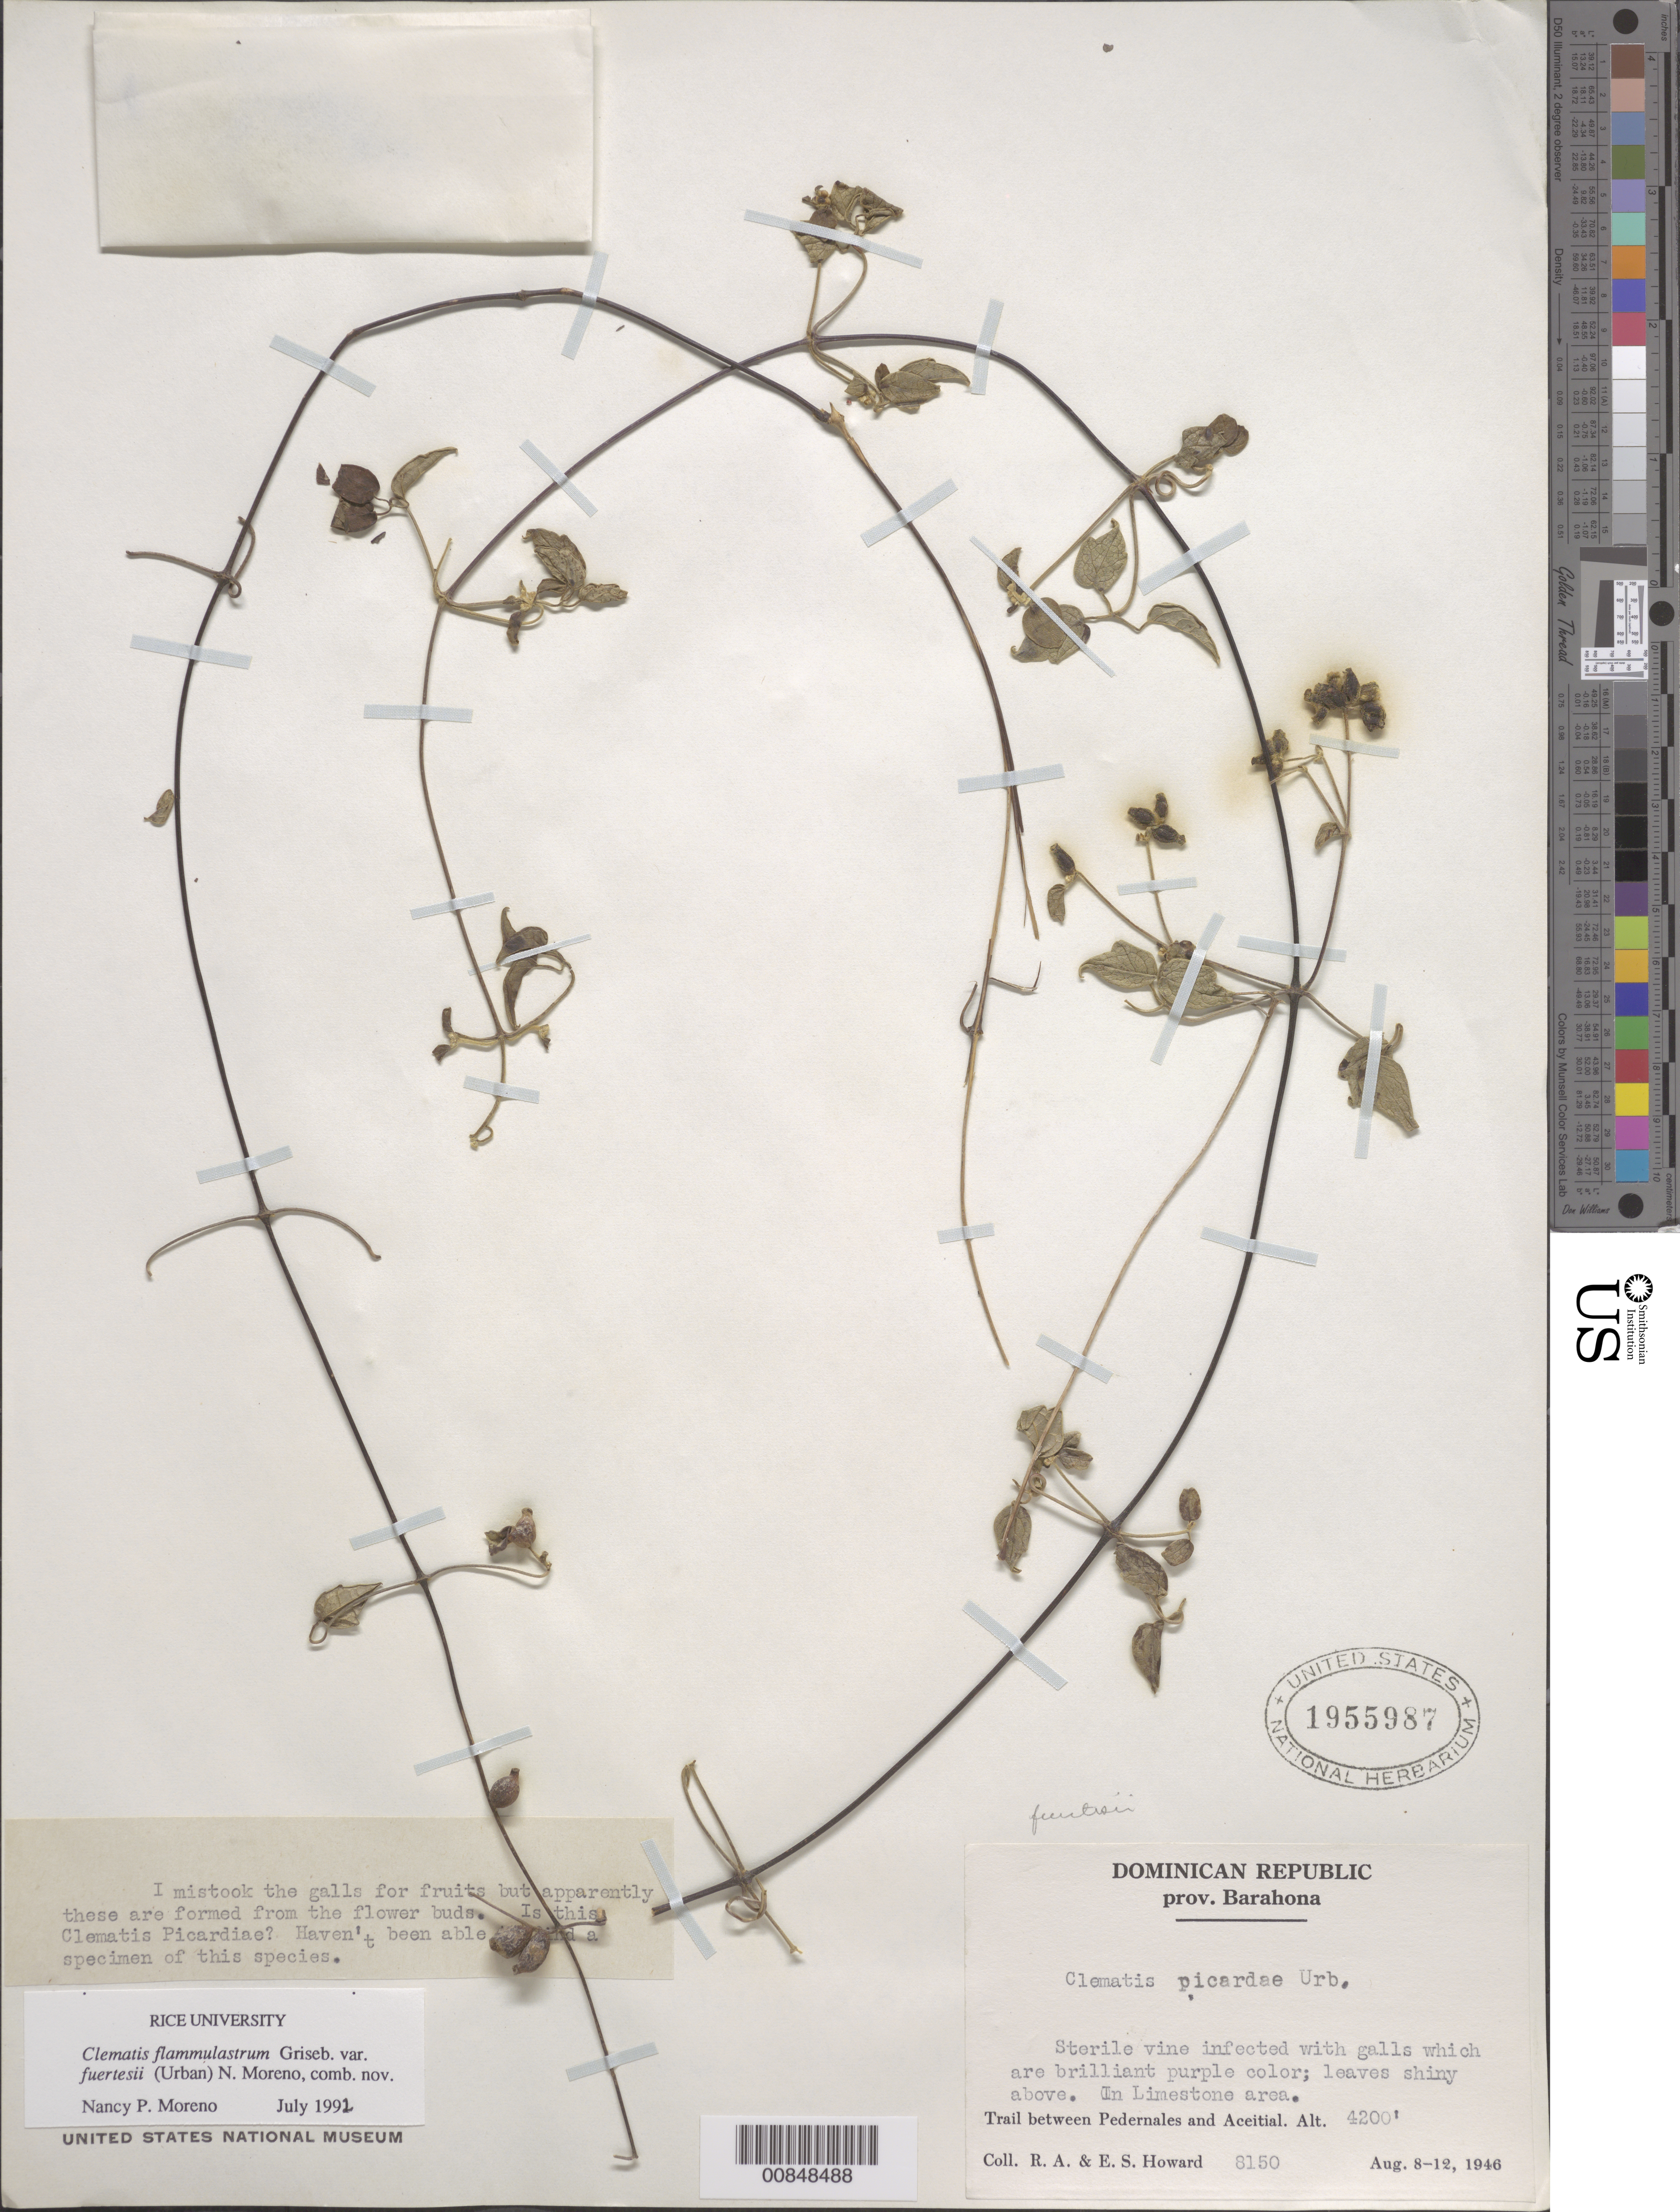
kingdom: Plantae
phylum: Tracheophyta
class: Magnoliopsida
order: Ranunculales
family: Ranunculaceae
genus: Clematis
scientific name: Clematis fuertesii var. fuertesii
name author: Urb.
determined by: Moreno, N. P.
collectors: R. A. Howard & E. S. Howard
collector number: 8150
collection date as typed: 08 Aug 1946 to 12 Aug 1946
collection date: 1946-08-08/1946-08-12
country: Dominican Republic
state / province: Barahona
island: Hispaniola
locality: Trail between Pedernales and Aceitial.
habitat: Trail. In limestone area.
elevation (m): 1280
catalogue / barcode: US 1955987